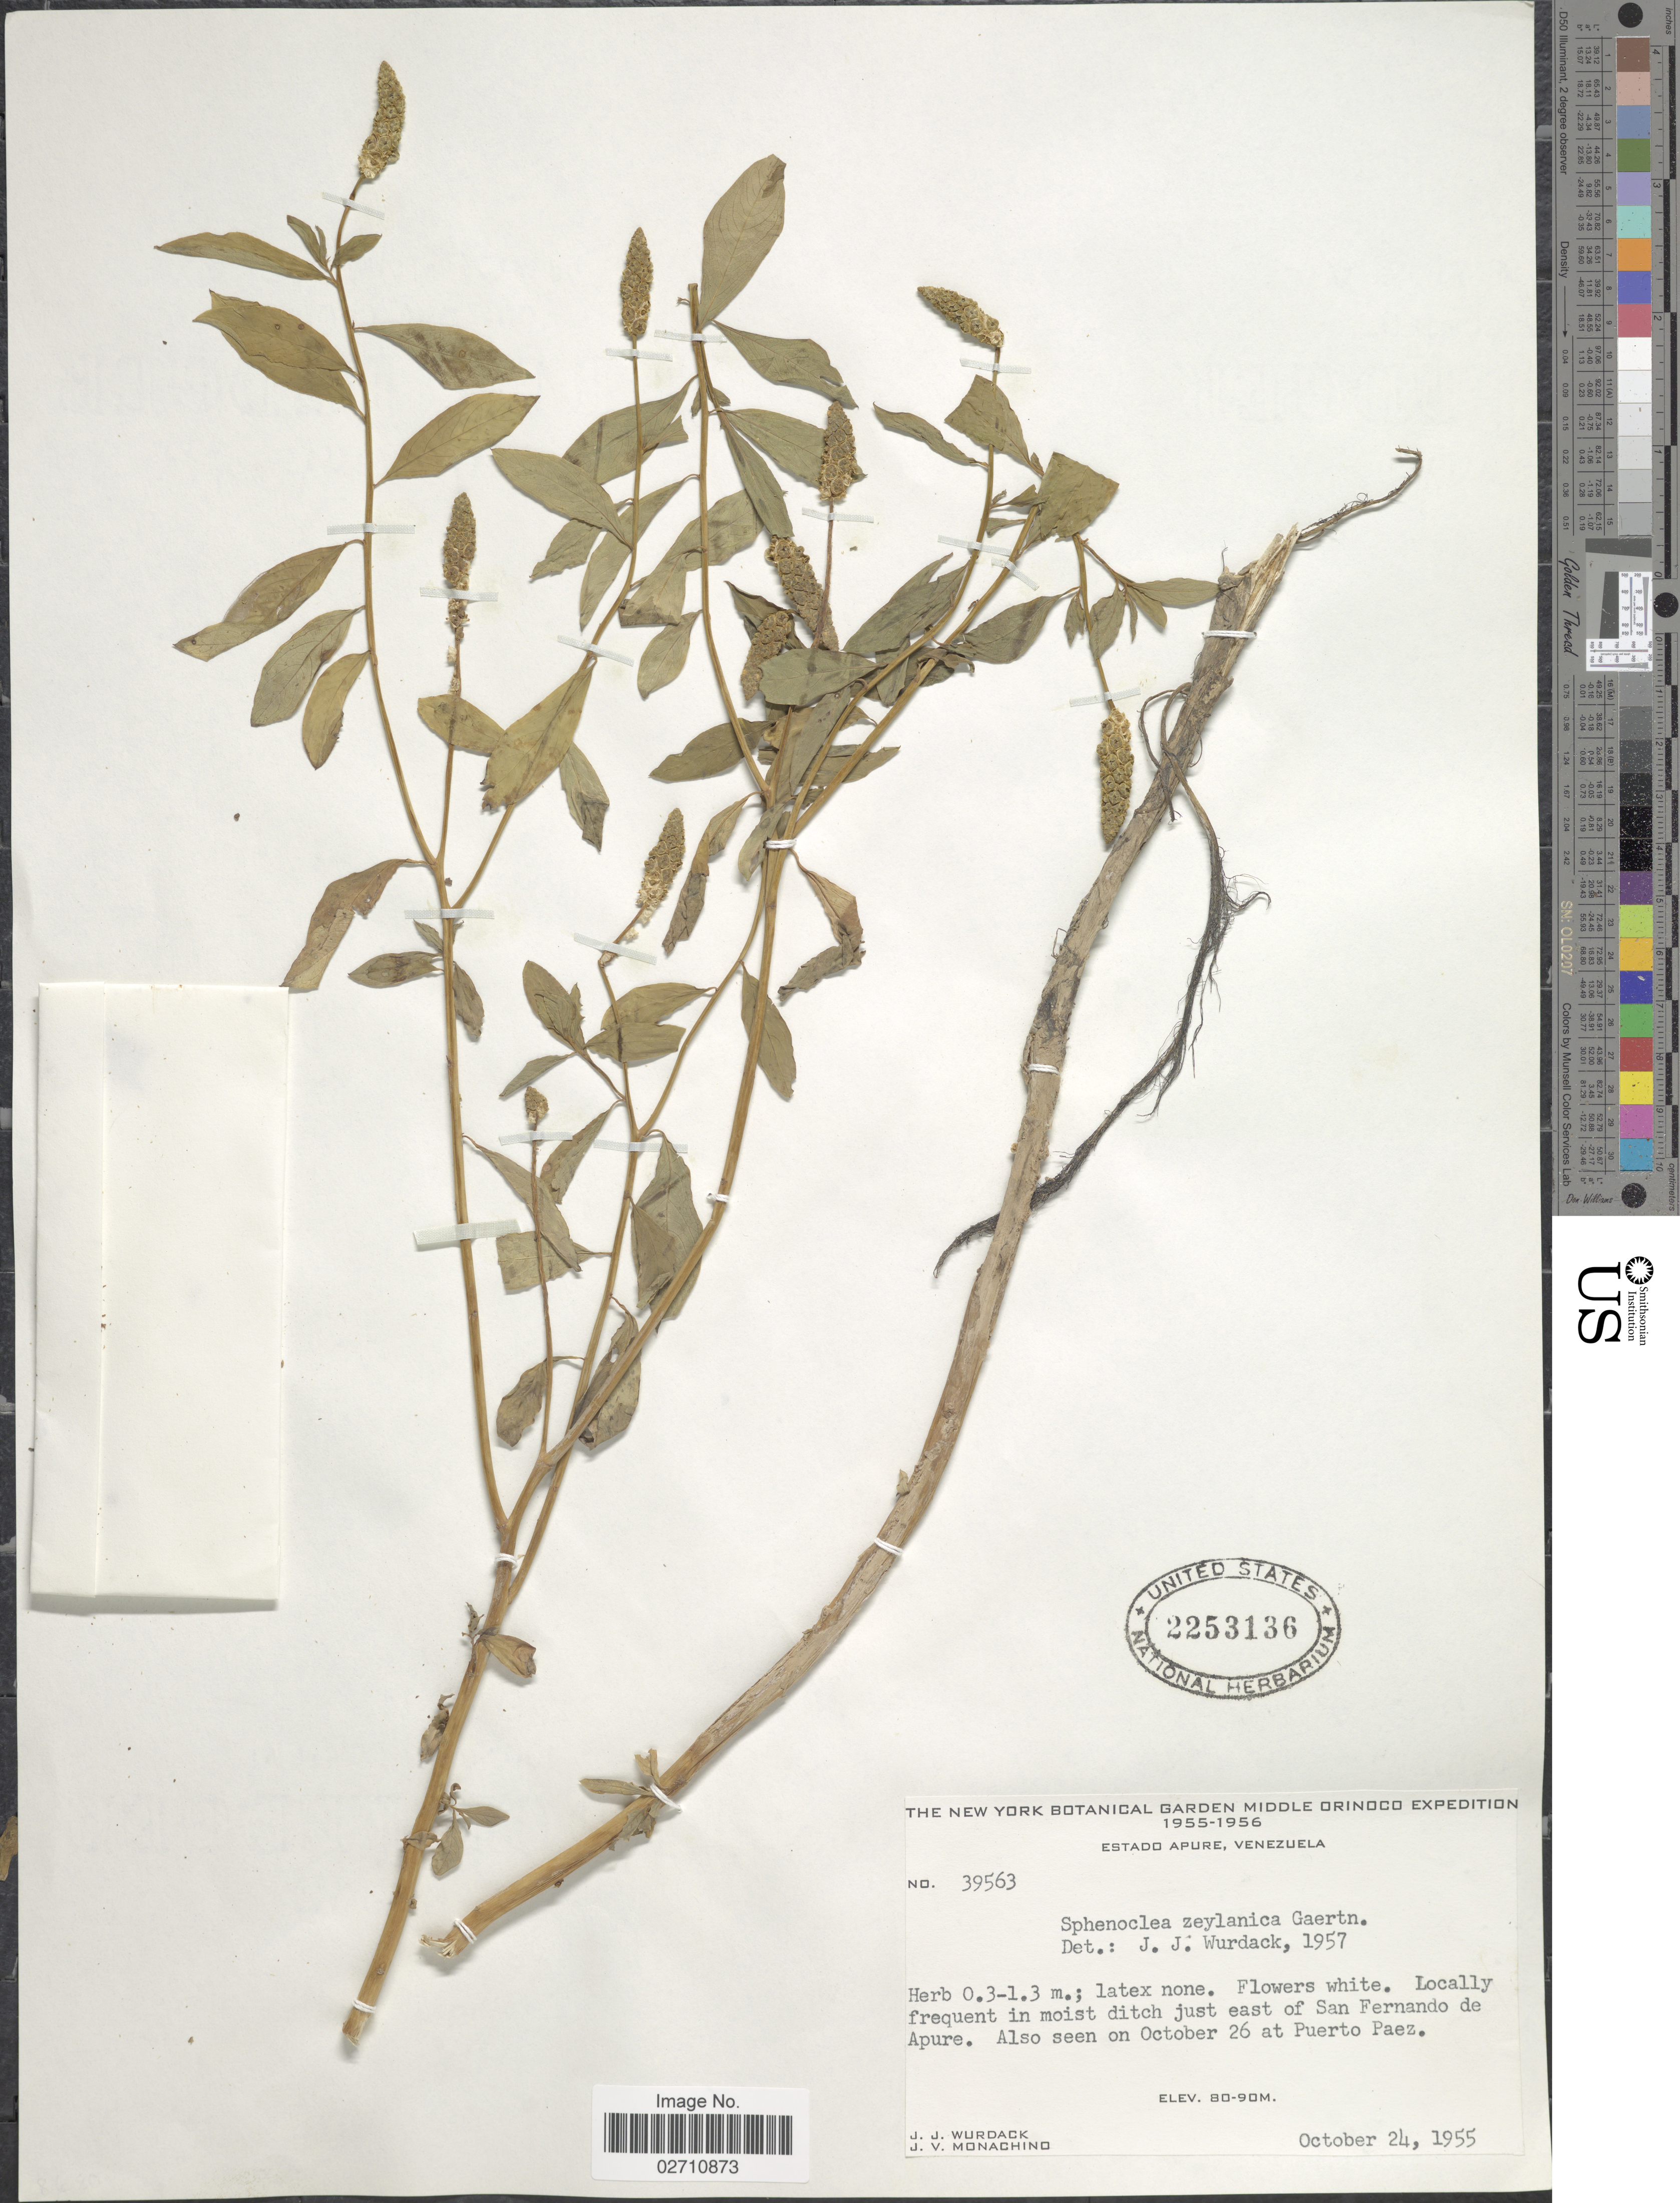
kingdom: Plantae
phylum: Tracheophyta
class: Magnoliopsida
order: Solanales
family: Sphenocleaceae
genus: Sphenoclea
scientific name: Sphenoclea zeylanica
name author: Gaertn.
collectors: J. J. Wurdack & J. V. Monachino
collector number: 39563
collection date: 1955-10-24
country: Venezuela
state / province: Apure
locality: Just east of San Fernando de Apure. Middle Orinoco.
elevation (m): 80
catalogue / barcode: US 2253136